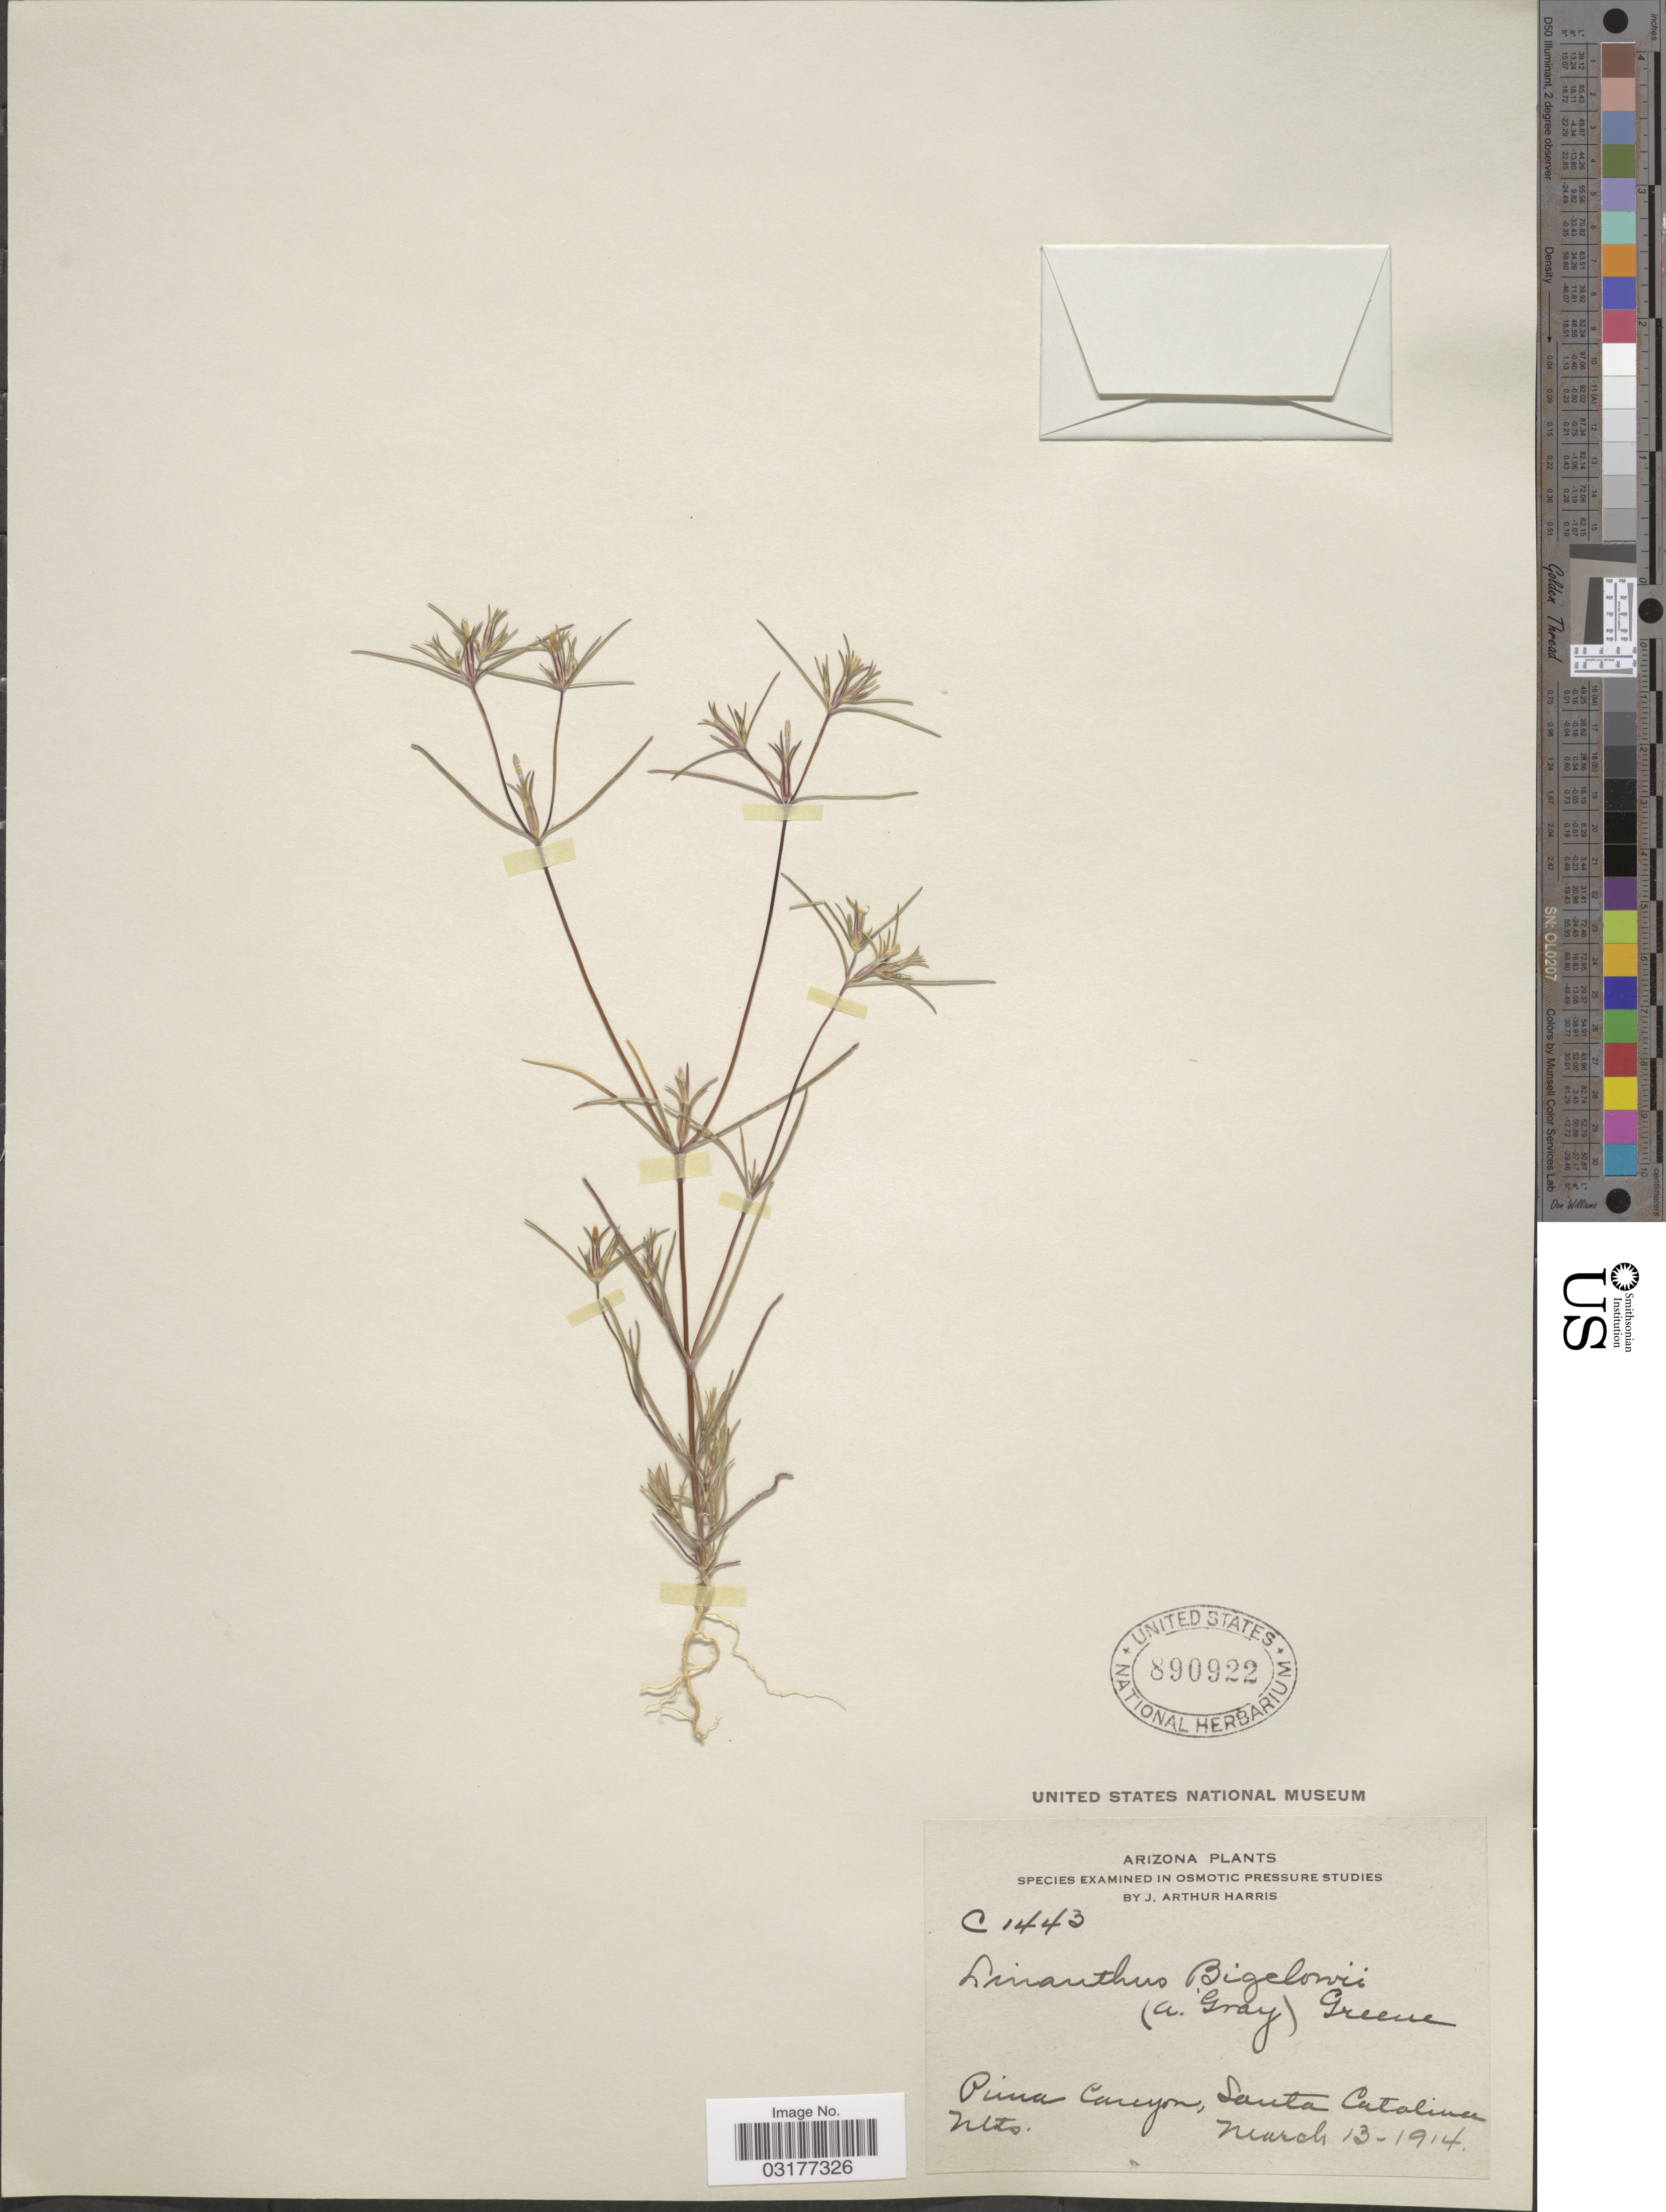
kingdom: Plantae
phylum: Tracheophyta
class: Magnoliopsida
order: Ericales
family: Polemoniaceae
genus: Linanthus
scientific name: Linanthus bigelovii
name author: (A. Gray) Greene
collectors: J. A. Harris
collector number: C 1443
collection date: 1914-03-13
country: United States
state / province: Arizona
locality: Pima Canyon, Santa Catalina mts.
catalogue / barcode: US 890922